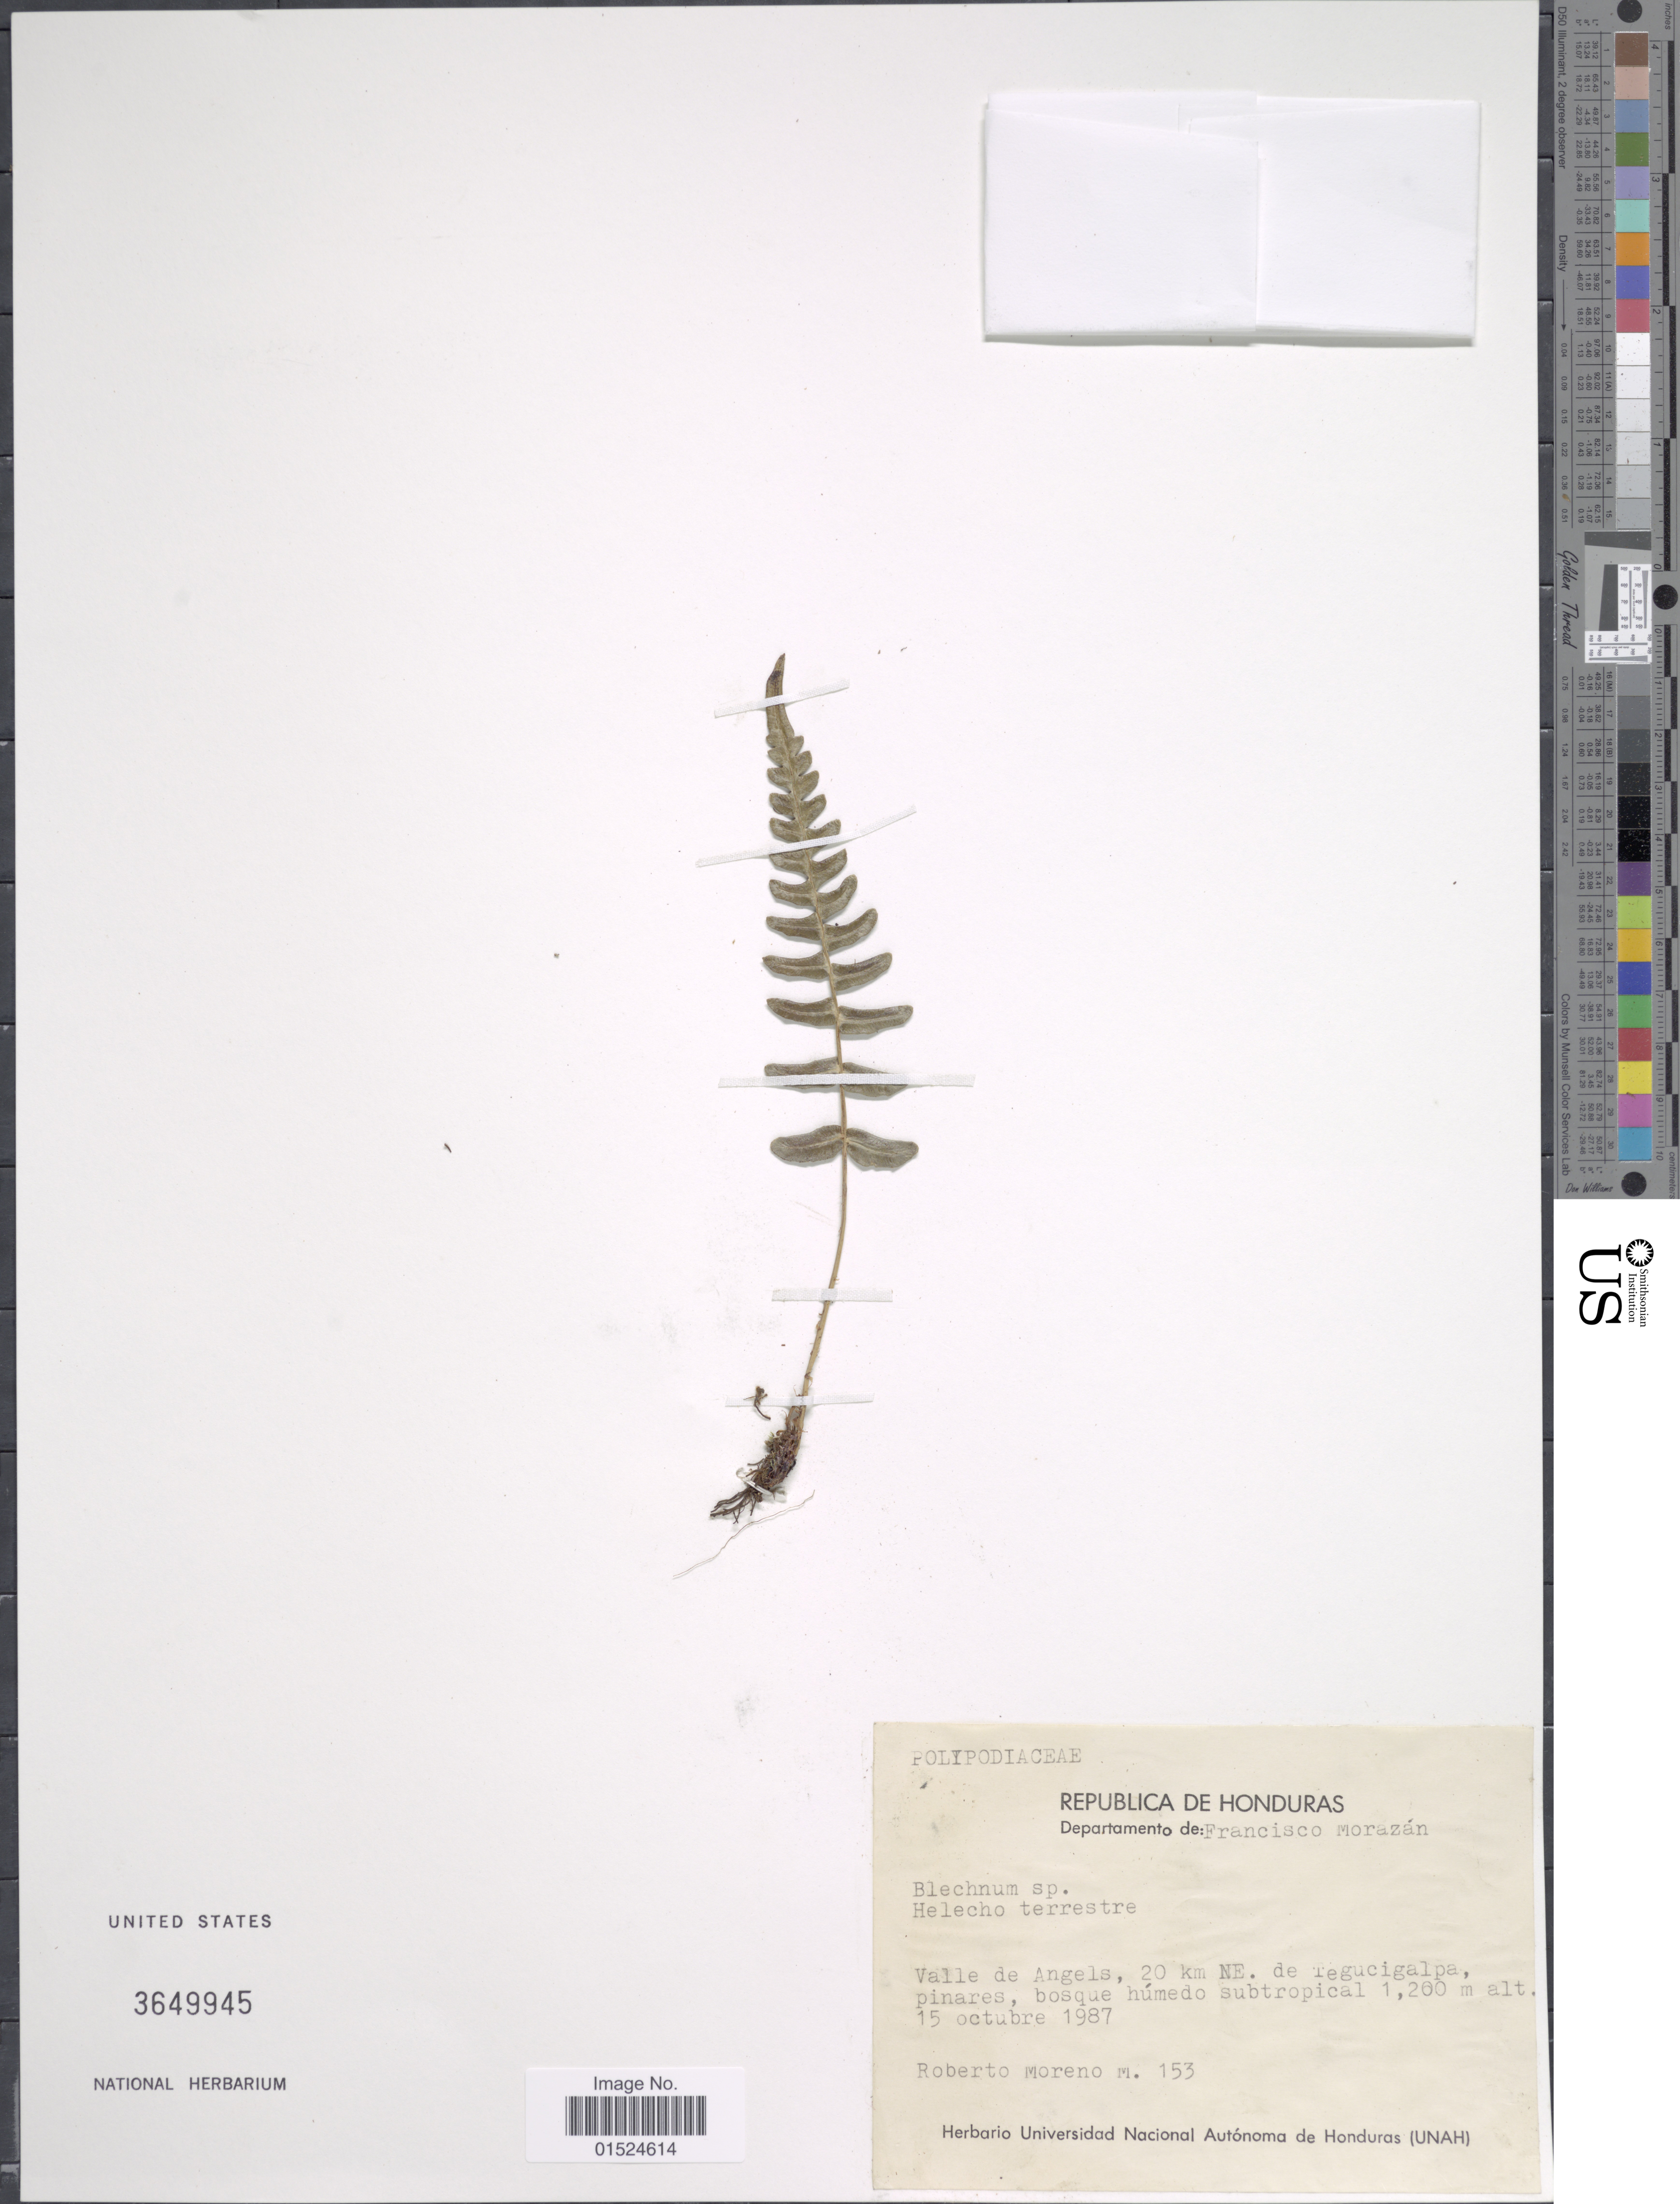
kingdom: Plantae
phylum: Tracheophyta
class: Polypodiopsida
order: Polypodiales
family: Blechnaceae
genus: Blechnum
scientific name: Blechnum sp.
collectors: R. Moreno M.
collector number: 153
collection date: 1987-10-15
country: Honduras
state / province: Fco. Morazán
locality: Valle de Angels, 20 km NE. de Tegucigalpa, pinares, bosque húmedo subtropical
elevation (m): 1200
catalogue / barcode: US 3649945